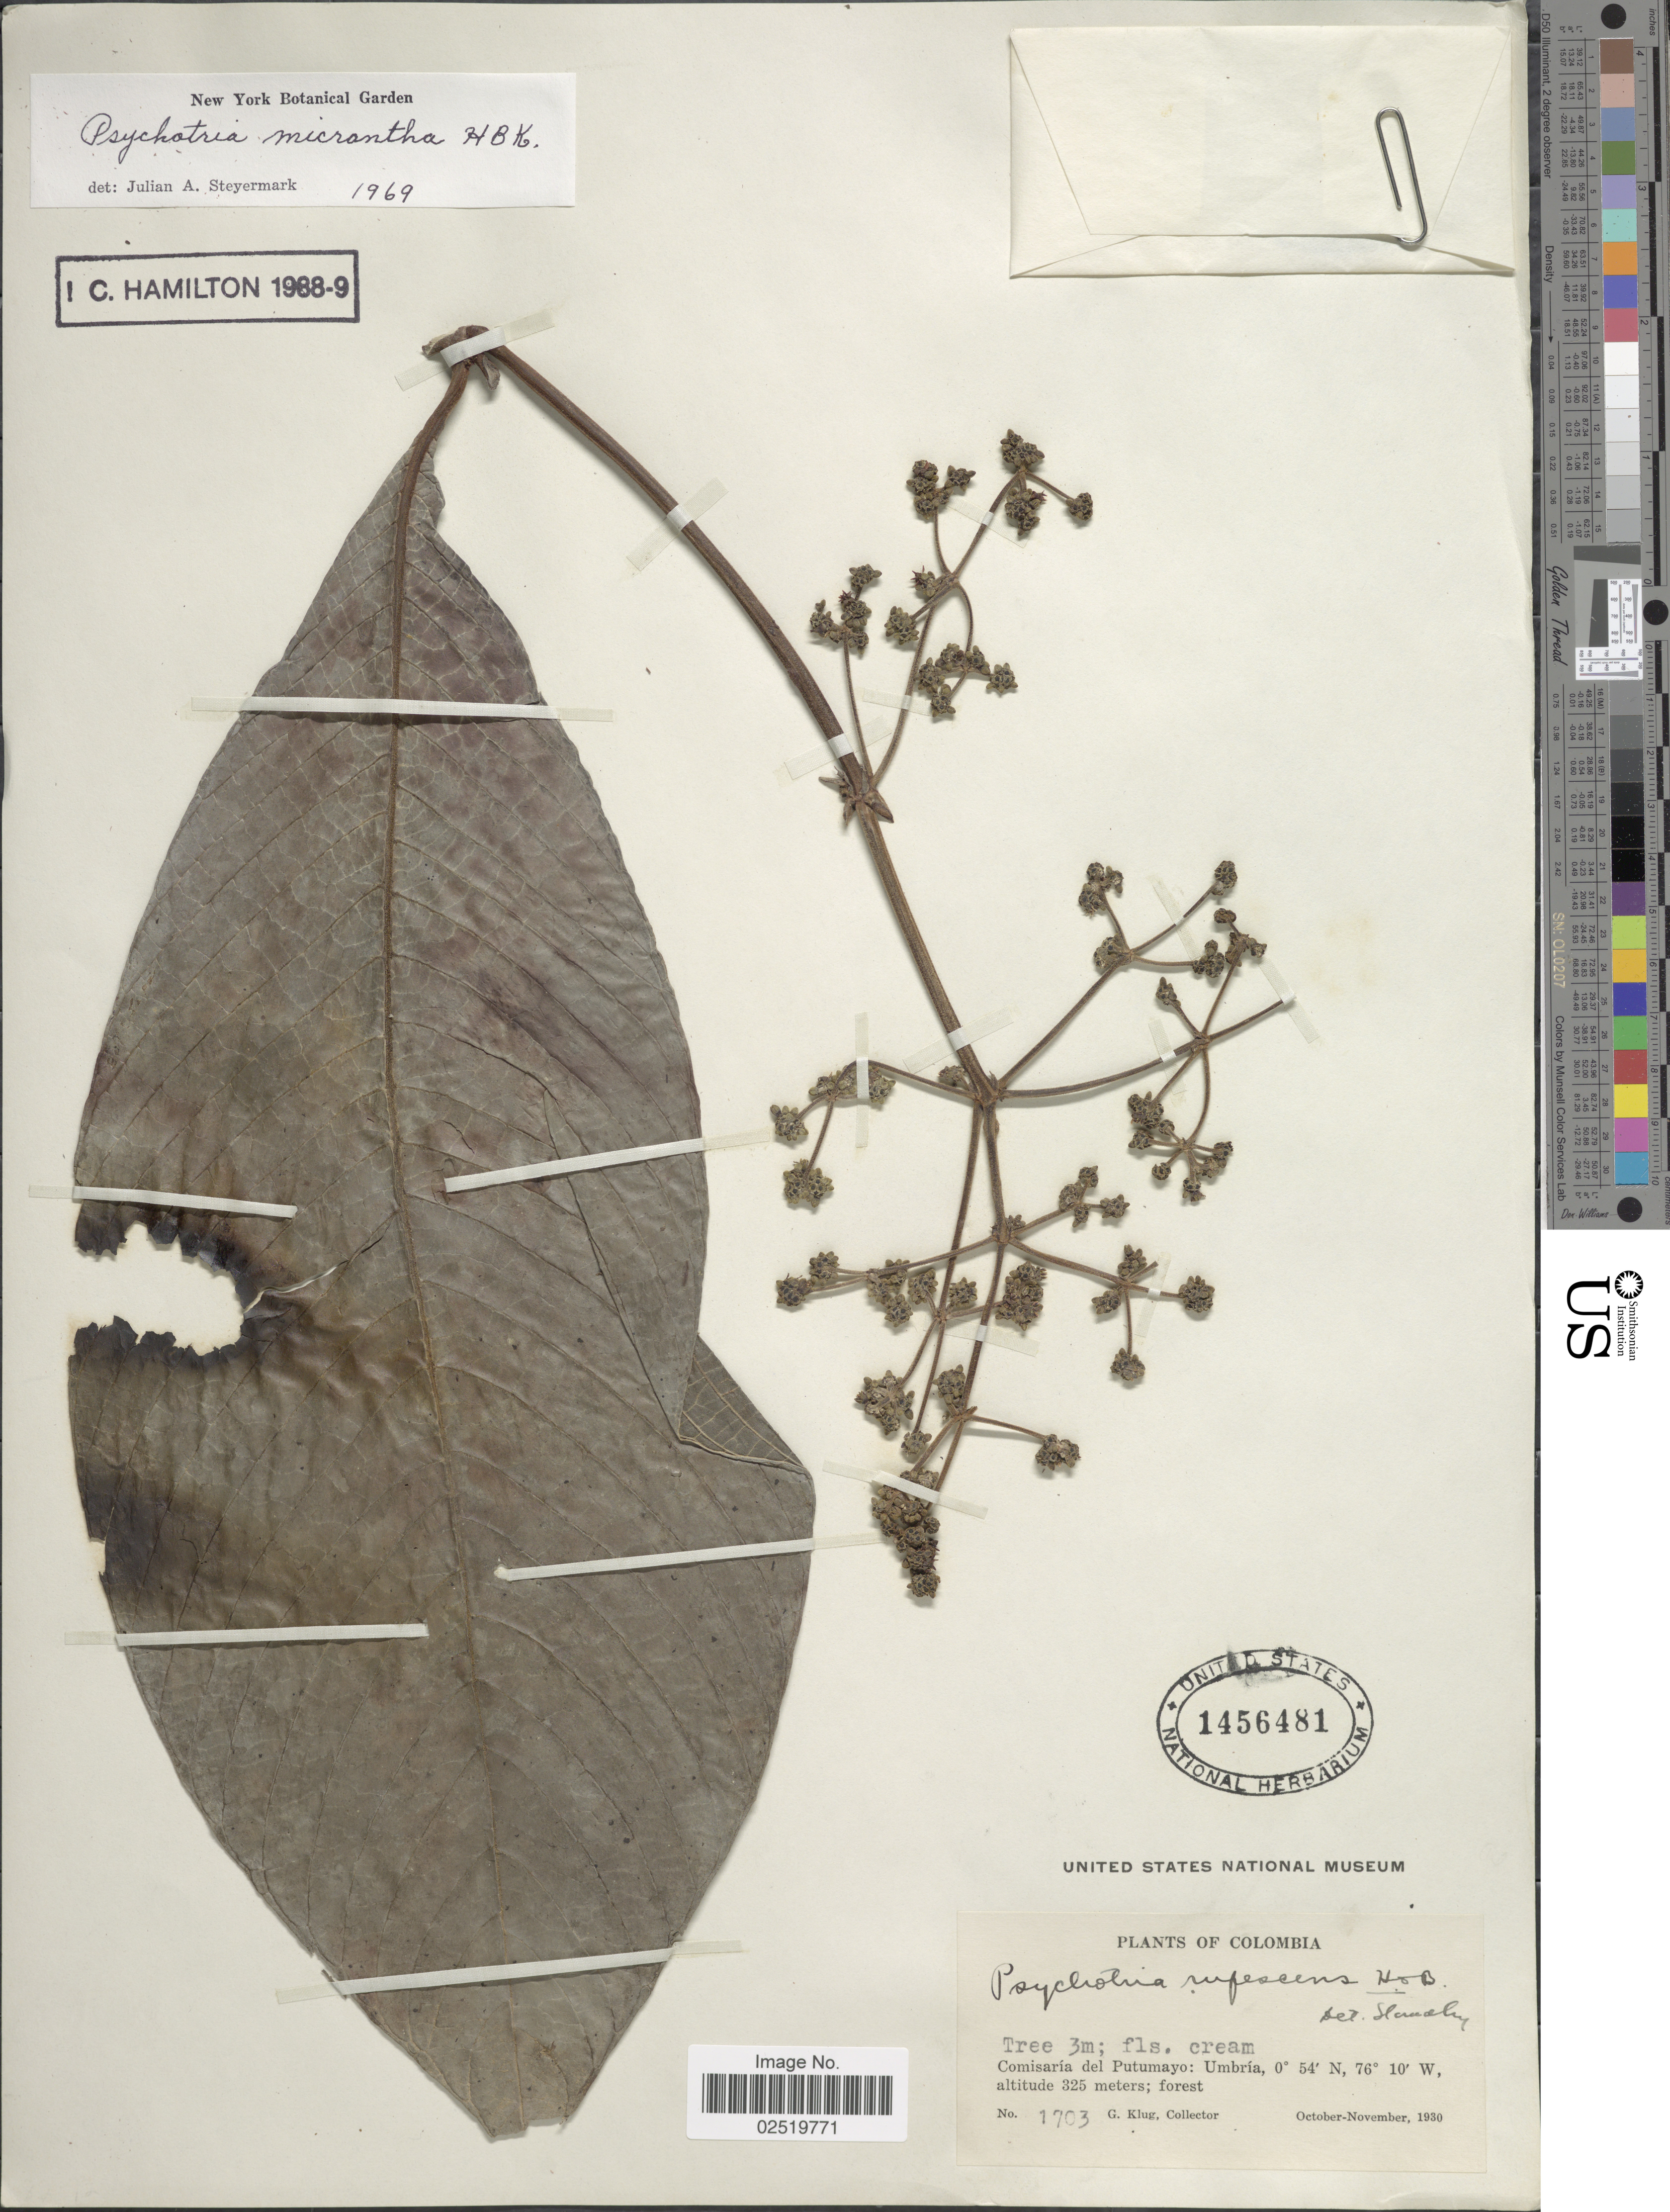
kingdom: Plantae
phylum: Tracheophyta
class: Magnoliopsida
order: Gentianales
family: Rubiaceae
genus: Psychotria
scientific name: Psychotria micrantha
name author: Kunth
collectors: G. Klug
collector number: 1703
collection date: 1930-10/1930-11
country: Colombia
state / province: Putumayo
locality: Comisaria del Putumayo: Umbria.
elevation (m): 325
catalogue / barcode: US 1456481